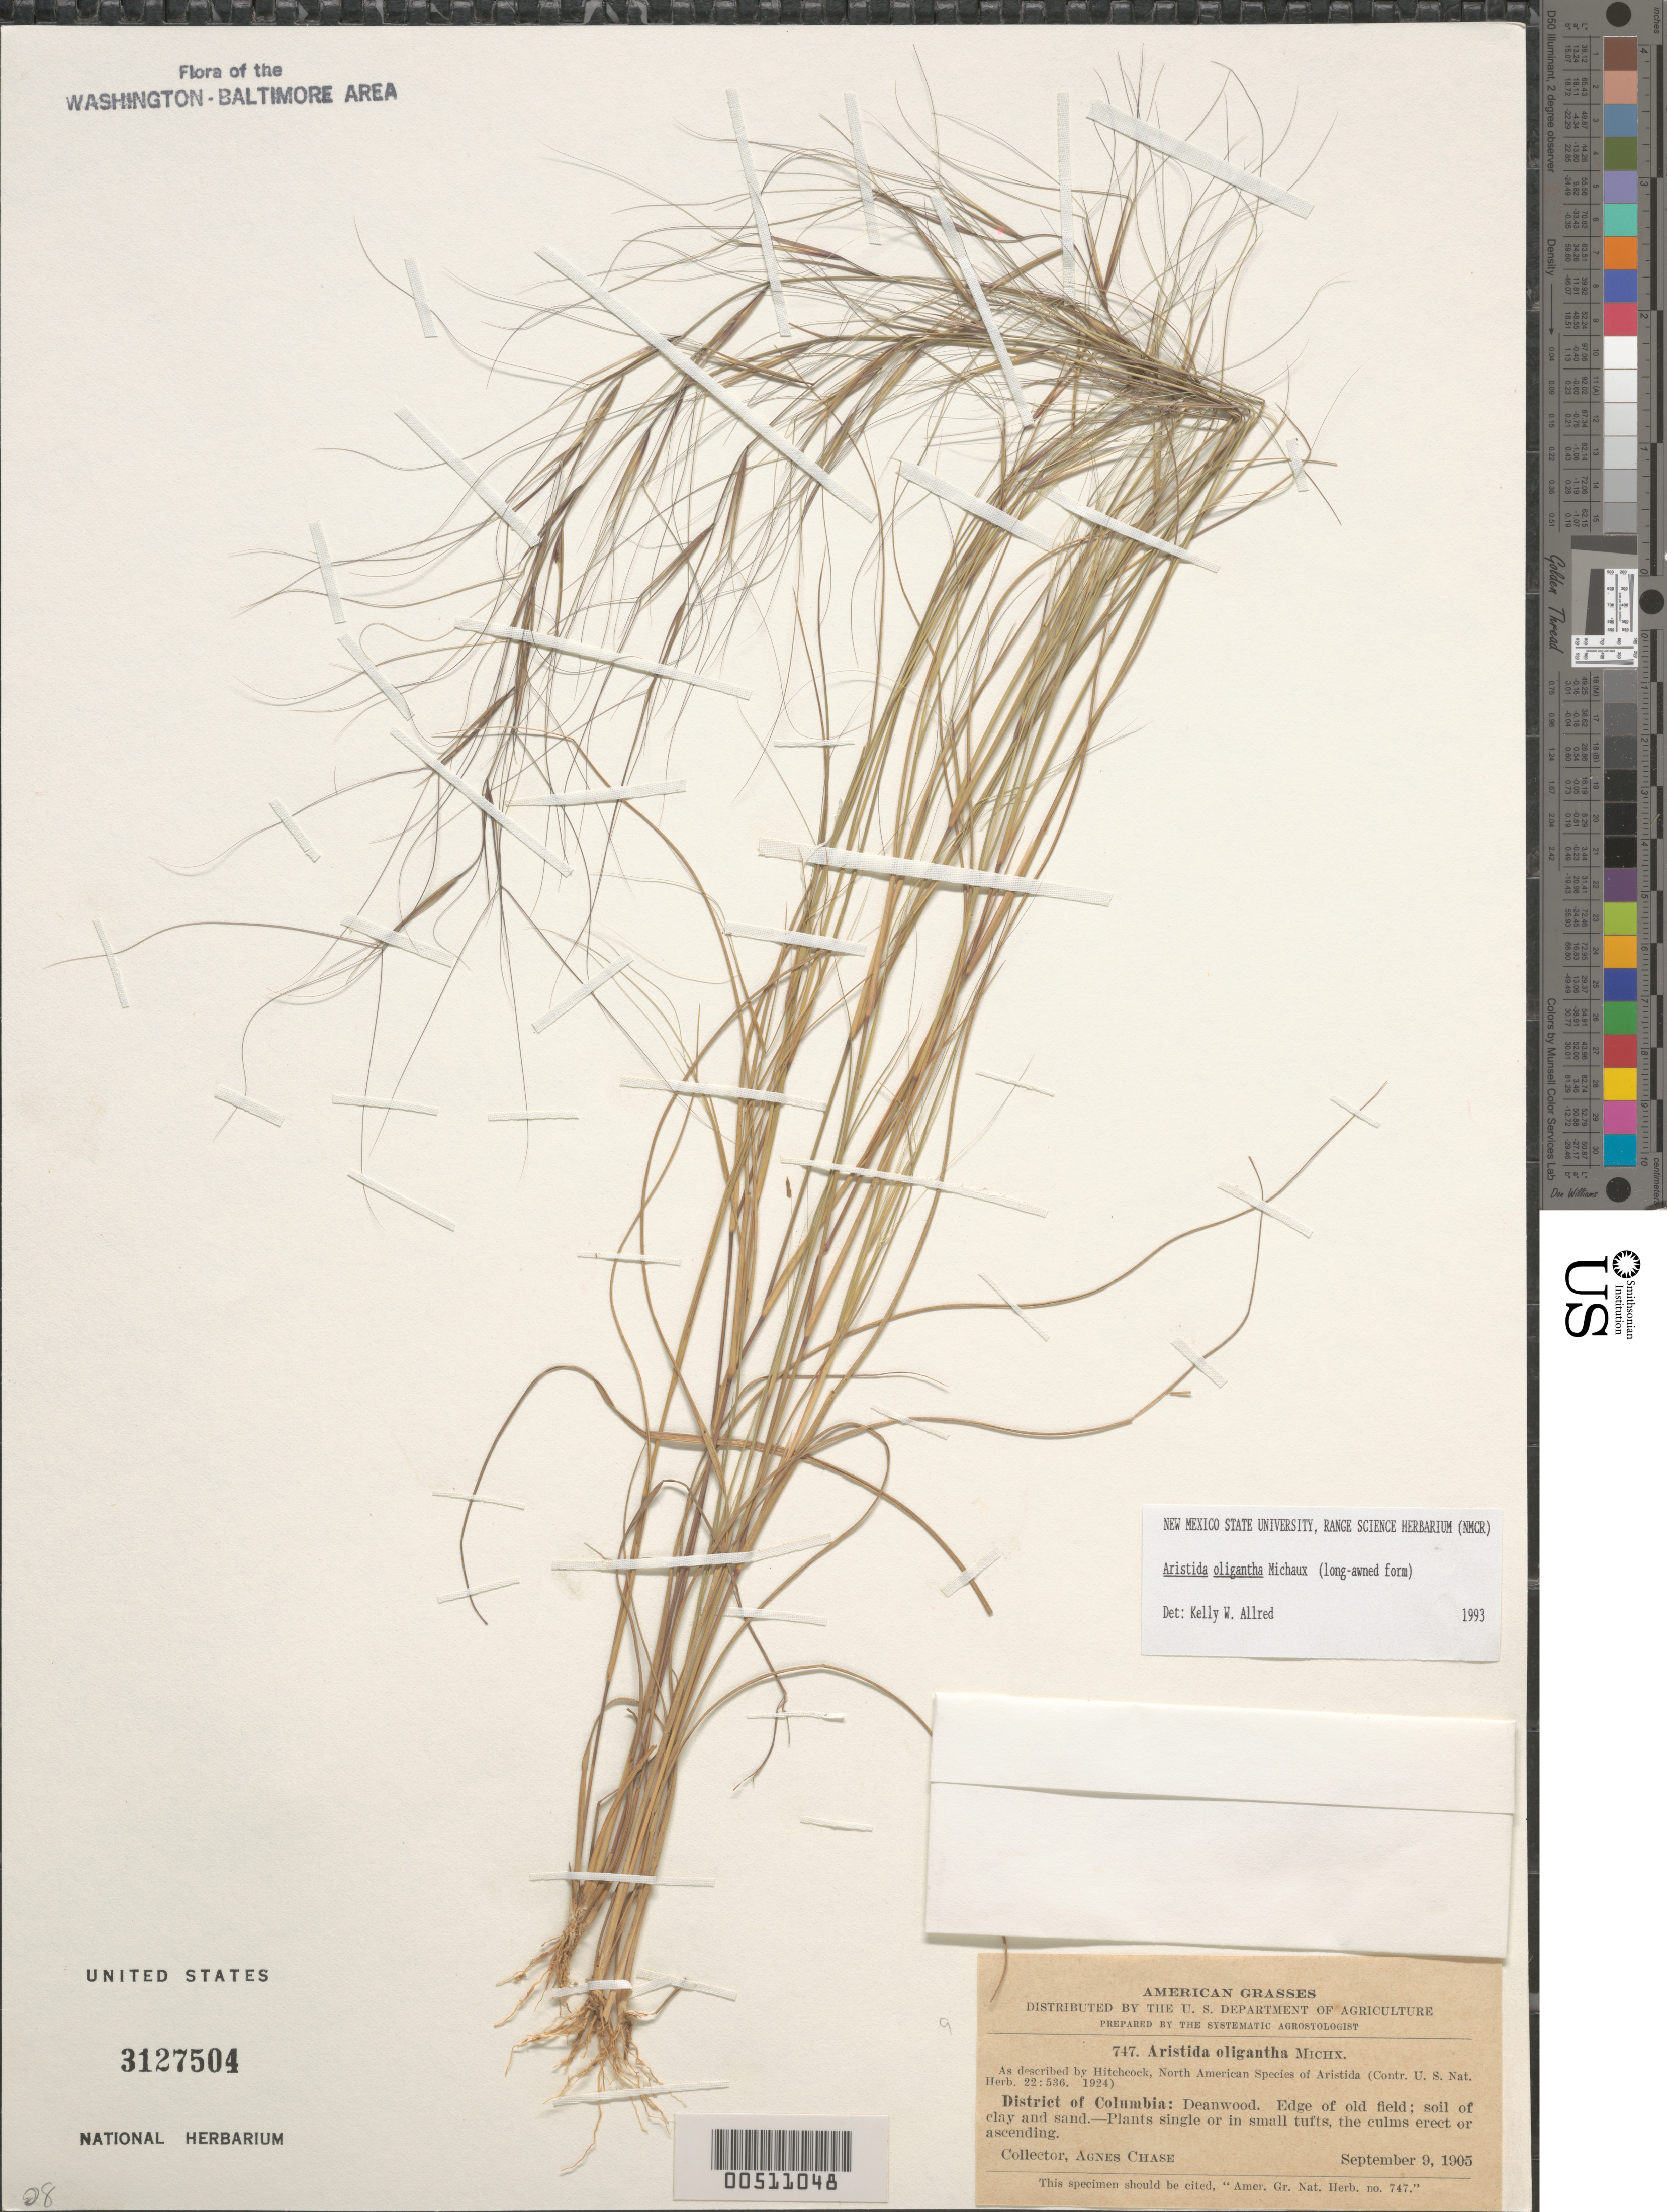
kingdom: Plantae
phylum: Tracheophyta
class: Liliopsida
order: Poales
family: Poaceae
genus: Aristida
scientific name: Aristida oligantha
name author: Michx.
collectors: A. Chase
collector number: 747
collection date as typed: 09 Sep 1905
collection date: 1905-09-09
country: United States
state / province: District of Columbia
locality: Deanwood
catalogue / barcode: US 3127504